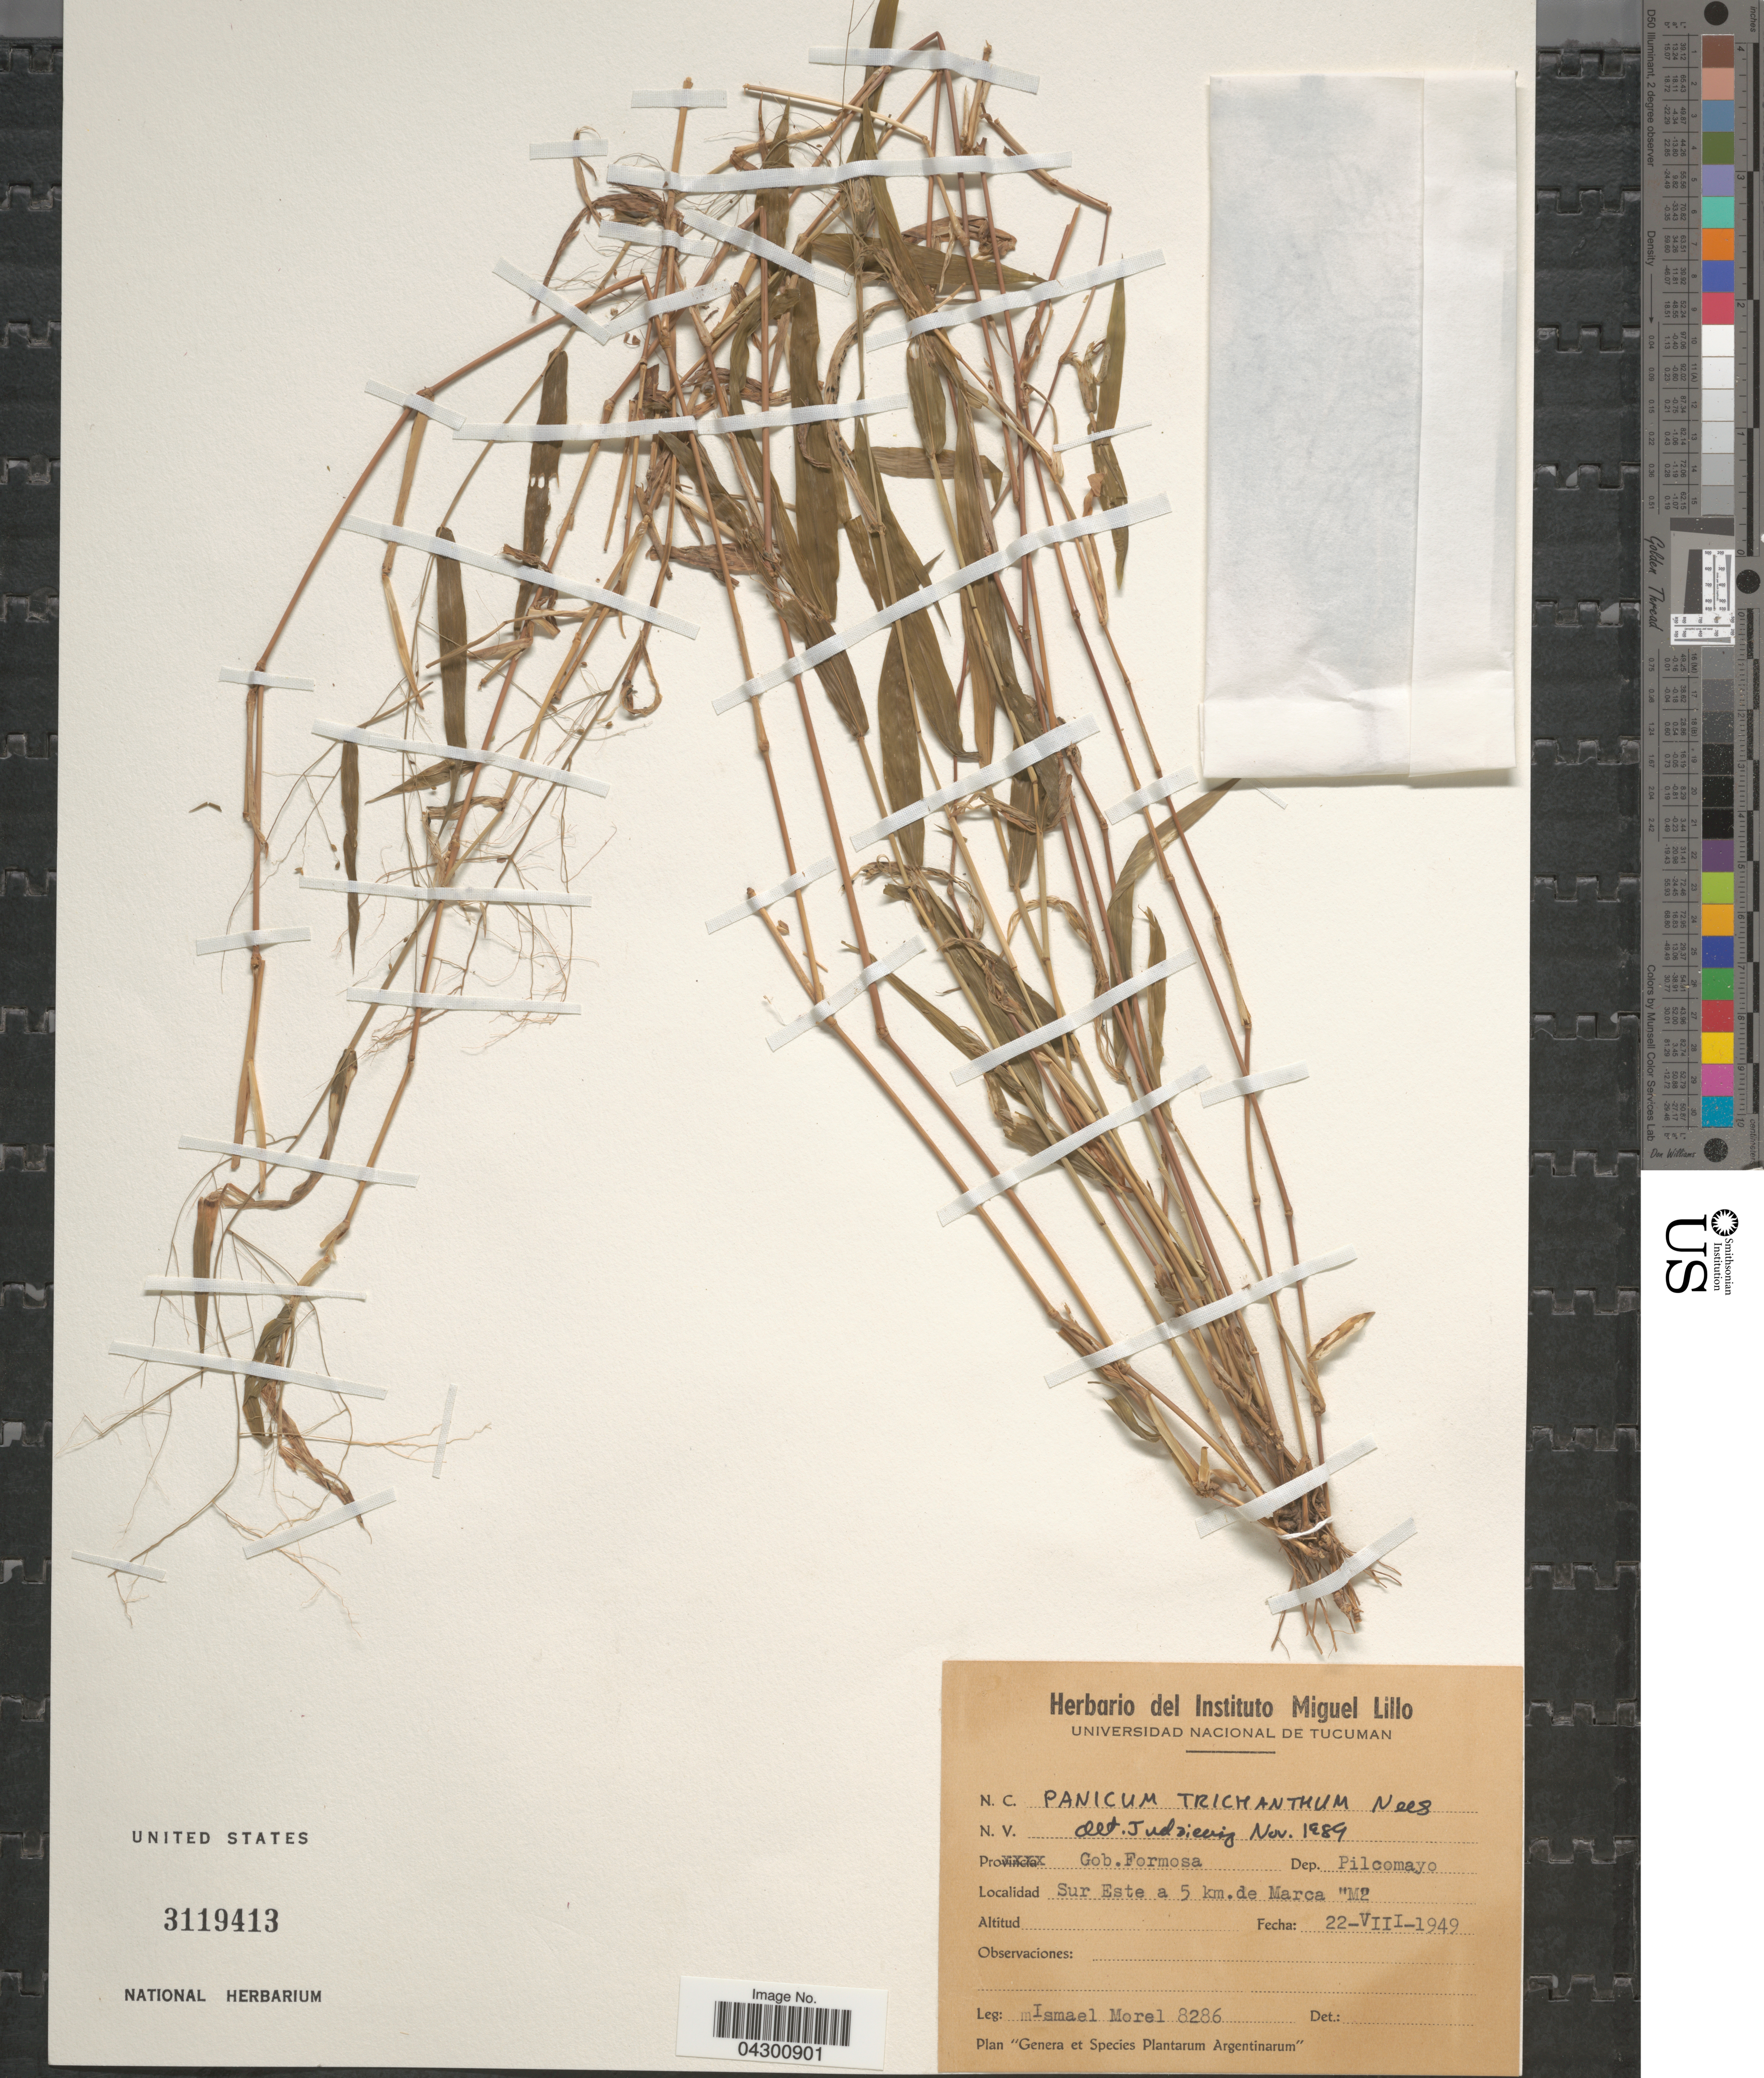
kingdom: Plantae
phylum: Tracheophyta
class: Liliopsida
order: Poales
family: Poaceae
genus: Panicum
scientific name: Panicum trichanthum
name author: Nees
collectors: I. Morel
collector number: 8286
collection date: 1949-08-22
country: Argentina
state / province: Formosa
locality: Gob. Formosa. Dep. Pilcomayo. Sur Este a 5 km. de Marca 'M2.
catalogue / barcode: US 3119413